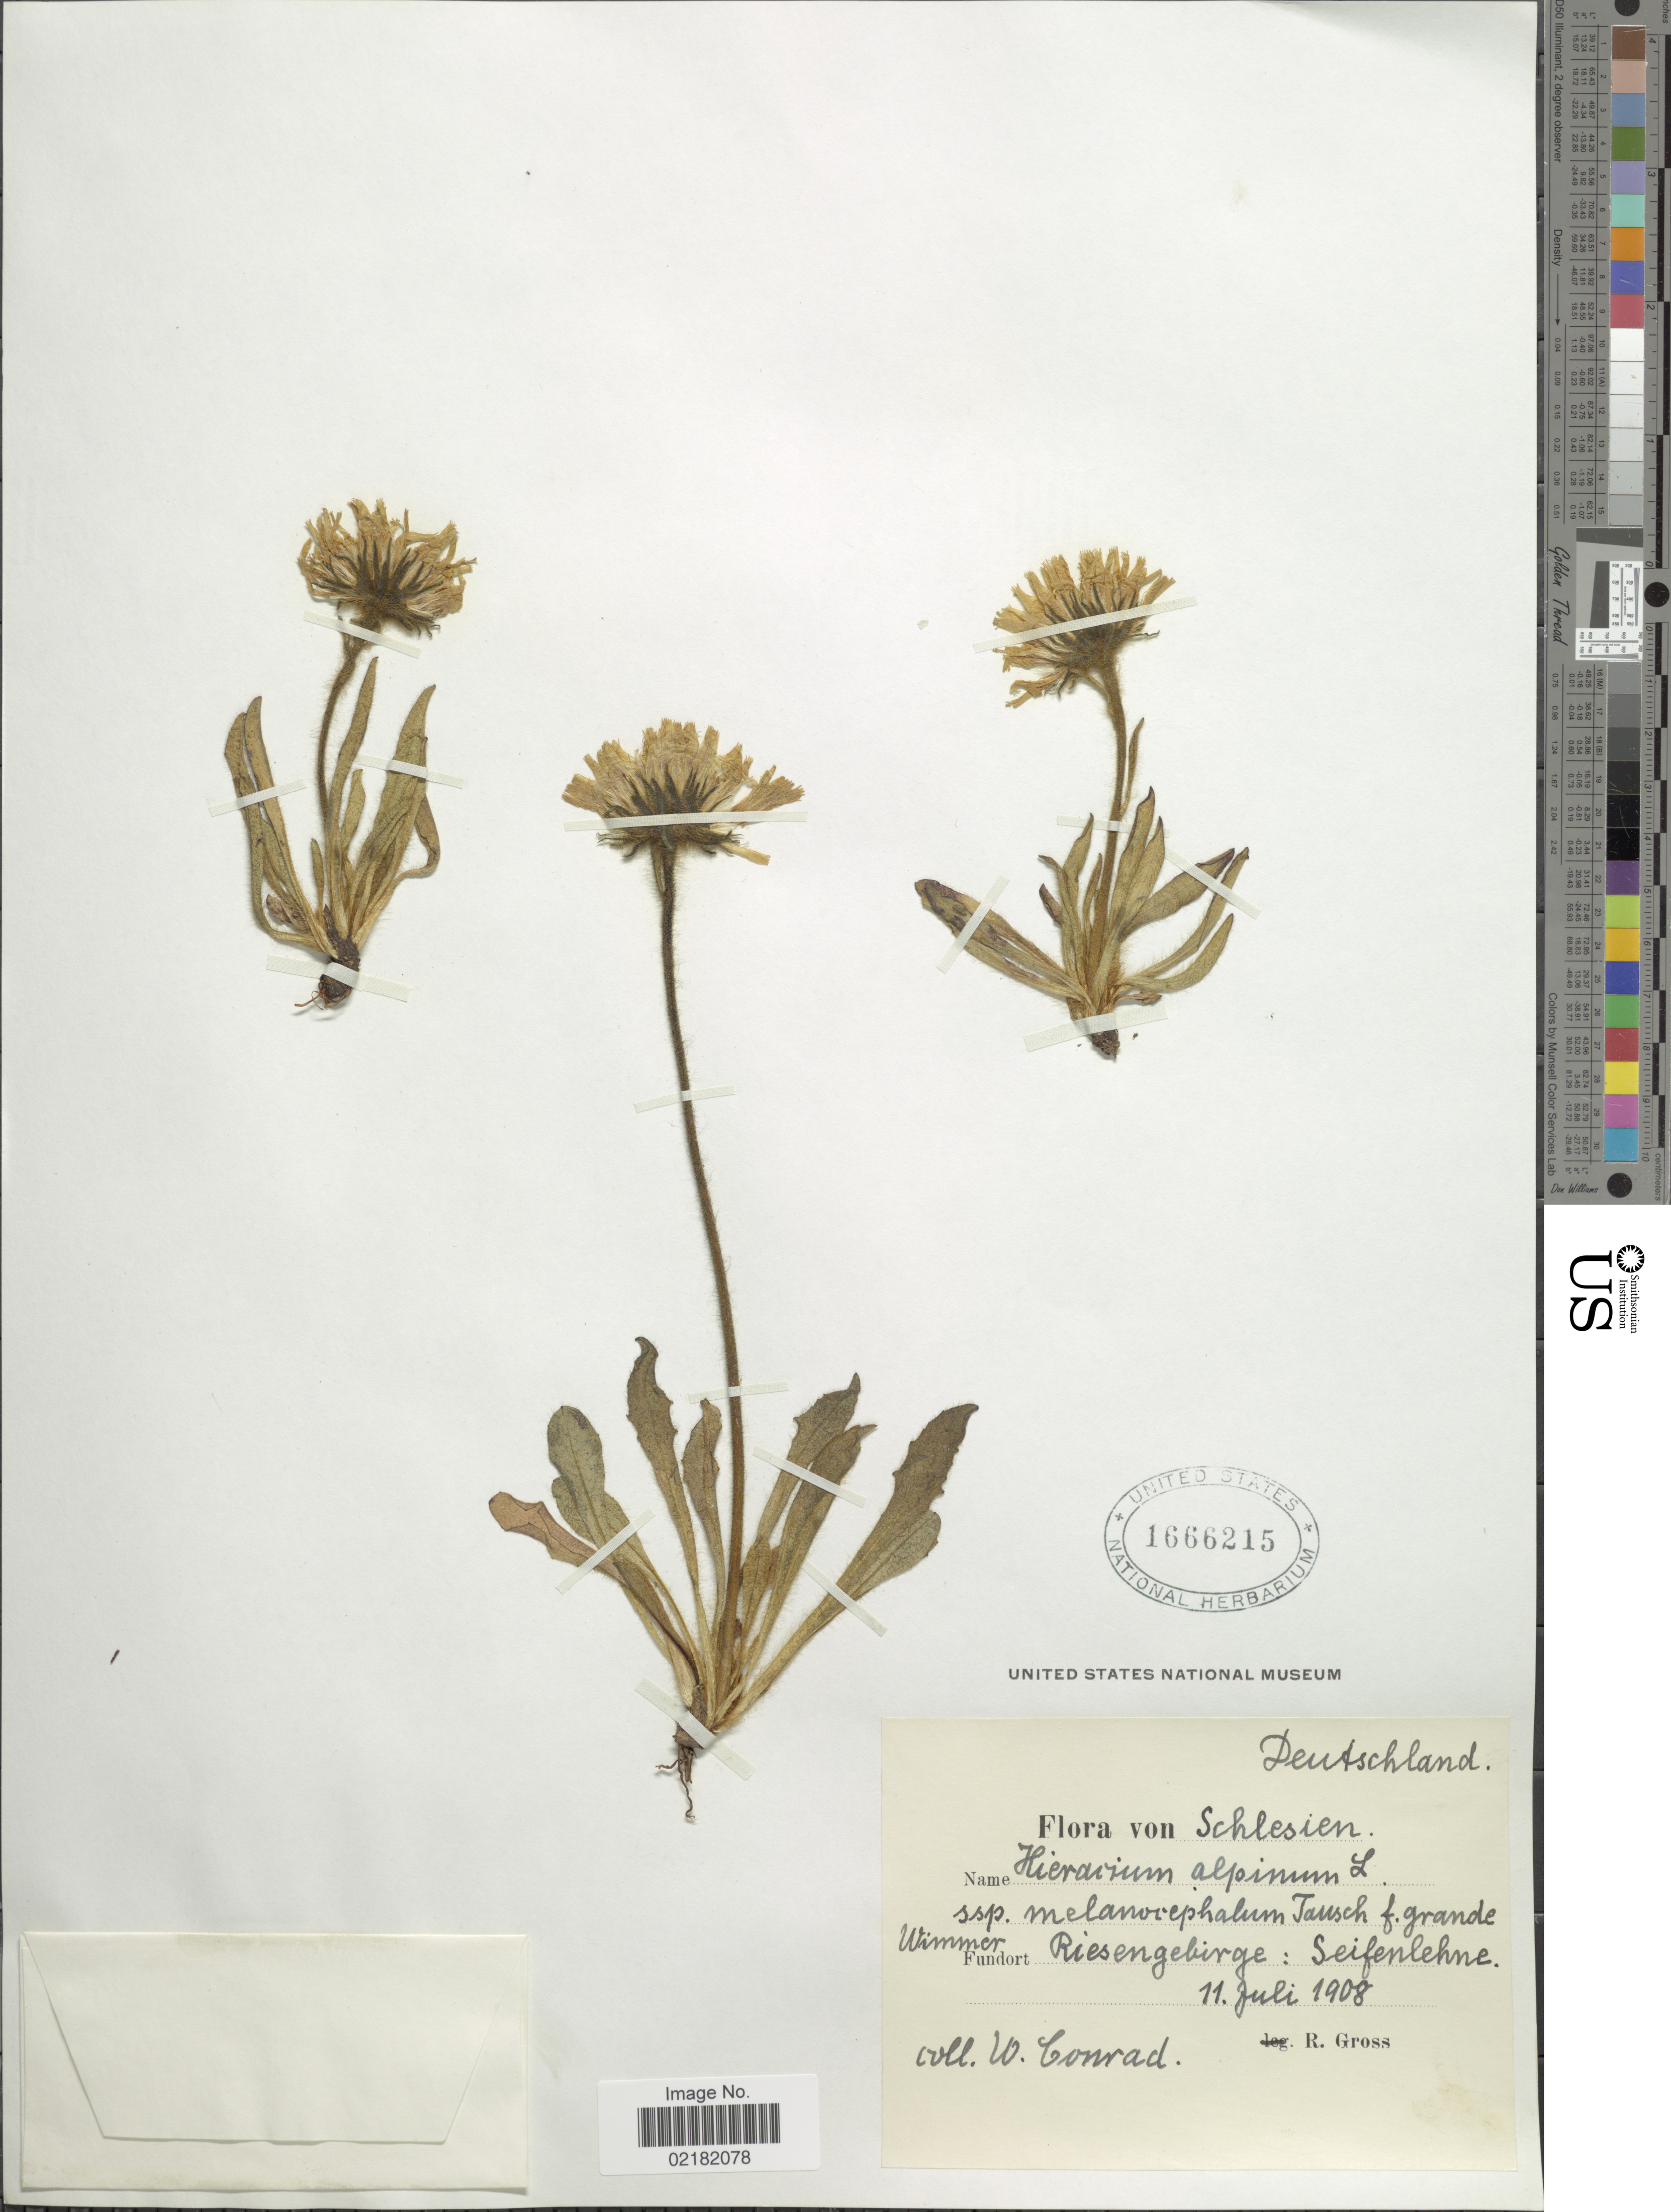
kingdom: Plantae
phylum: Tracheophyta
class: Magnoliopsida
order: Asterales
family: Asteraceae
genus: Hieracium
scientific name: Hieracium alpinum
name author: L.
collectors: W. Conrad & R. Gross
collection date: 1908-07-11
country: Germany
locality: Deutschland, Schlesien, Fundort Riesengebirge: Seifenlehne. [interpreted]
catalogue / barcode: US 1666215